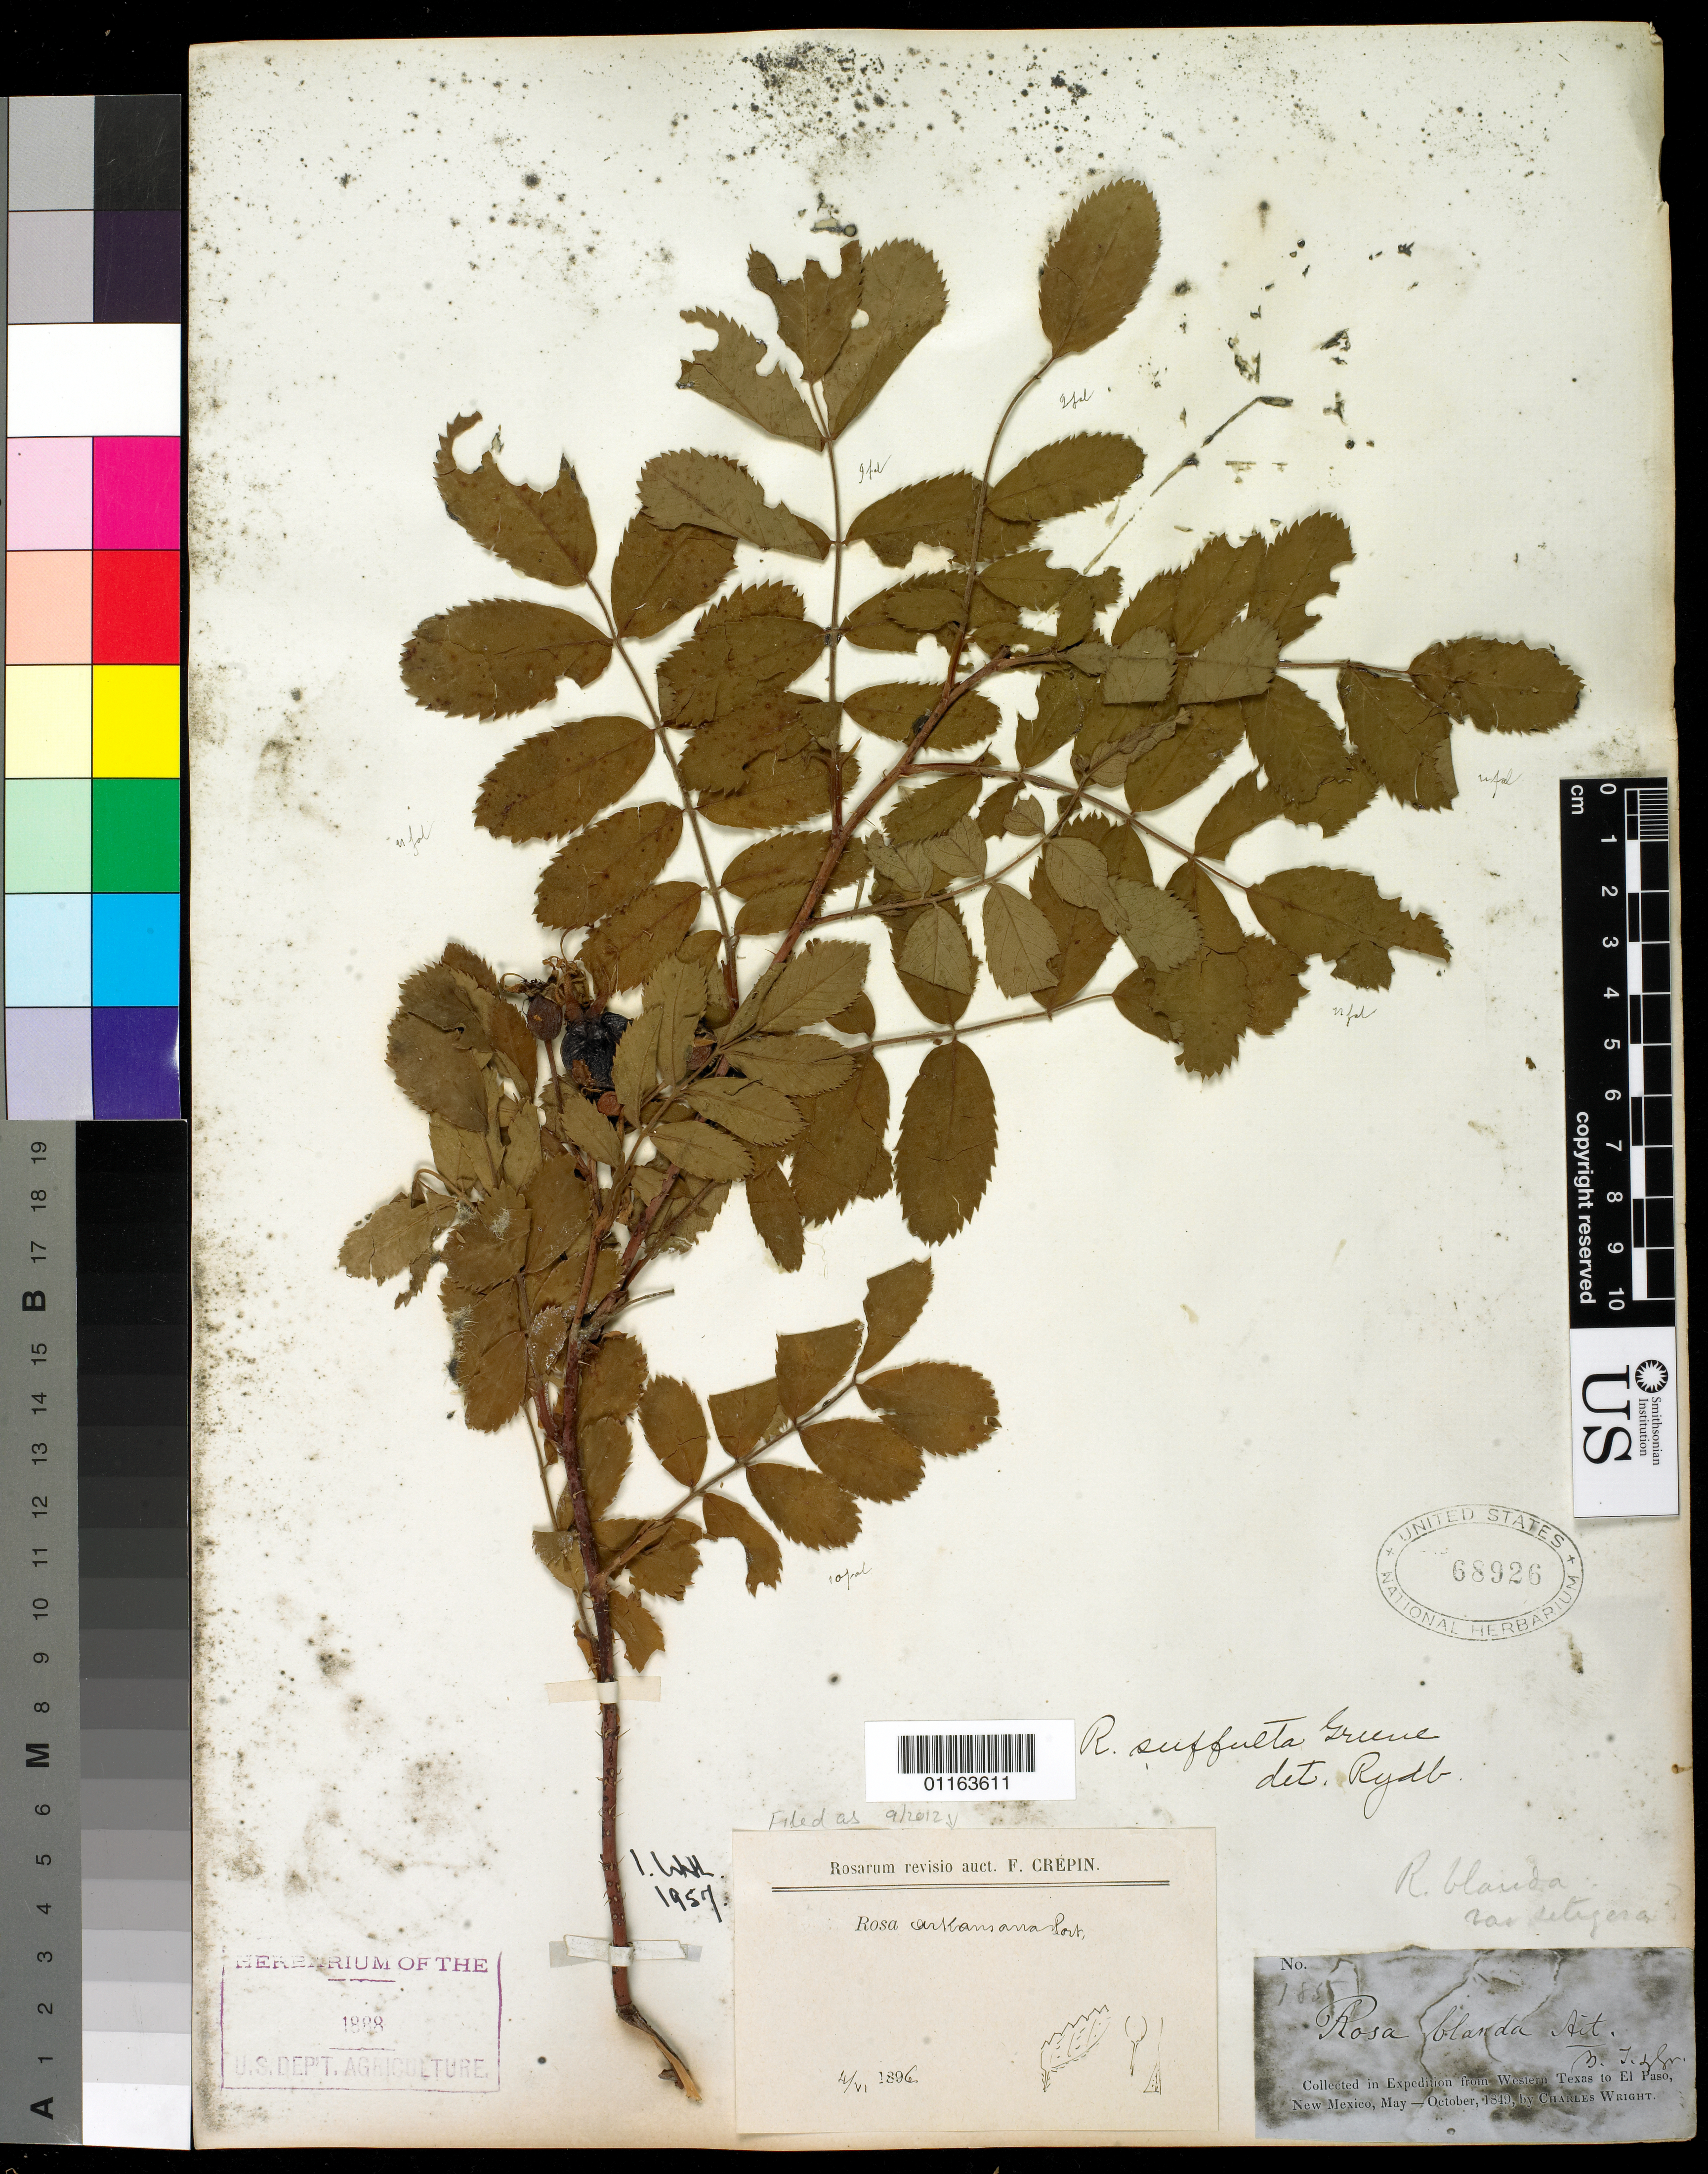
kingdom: Plantae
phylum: Tracheophyta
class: Magnoliopsida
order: Rosales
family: Rosaceae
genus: Rosa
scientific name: Rosa arkansana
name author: Porter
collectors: C. Wright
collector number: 185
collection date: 1849-05/1849-10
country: United States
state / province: New Mexico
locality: Western Texas to El Paso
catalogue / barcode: US 68926